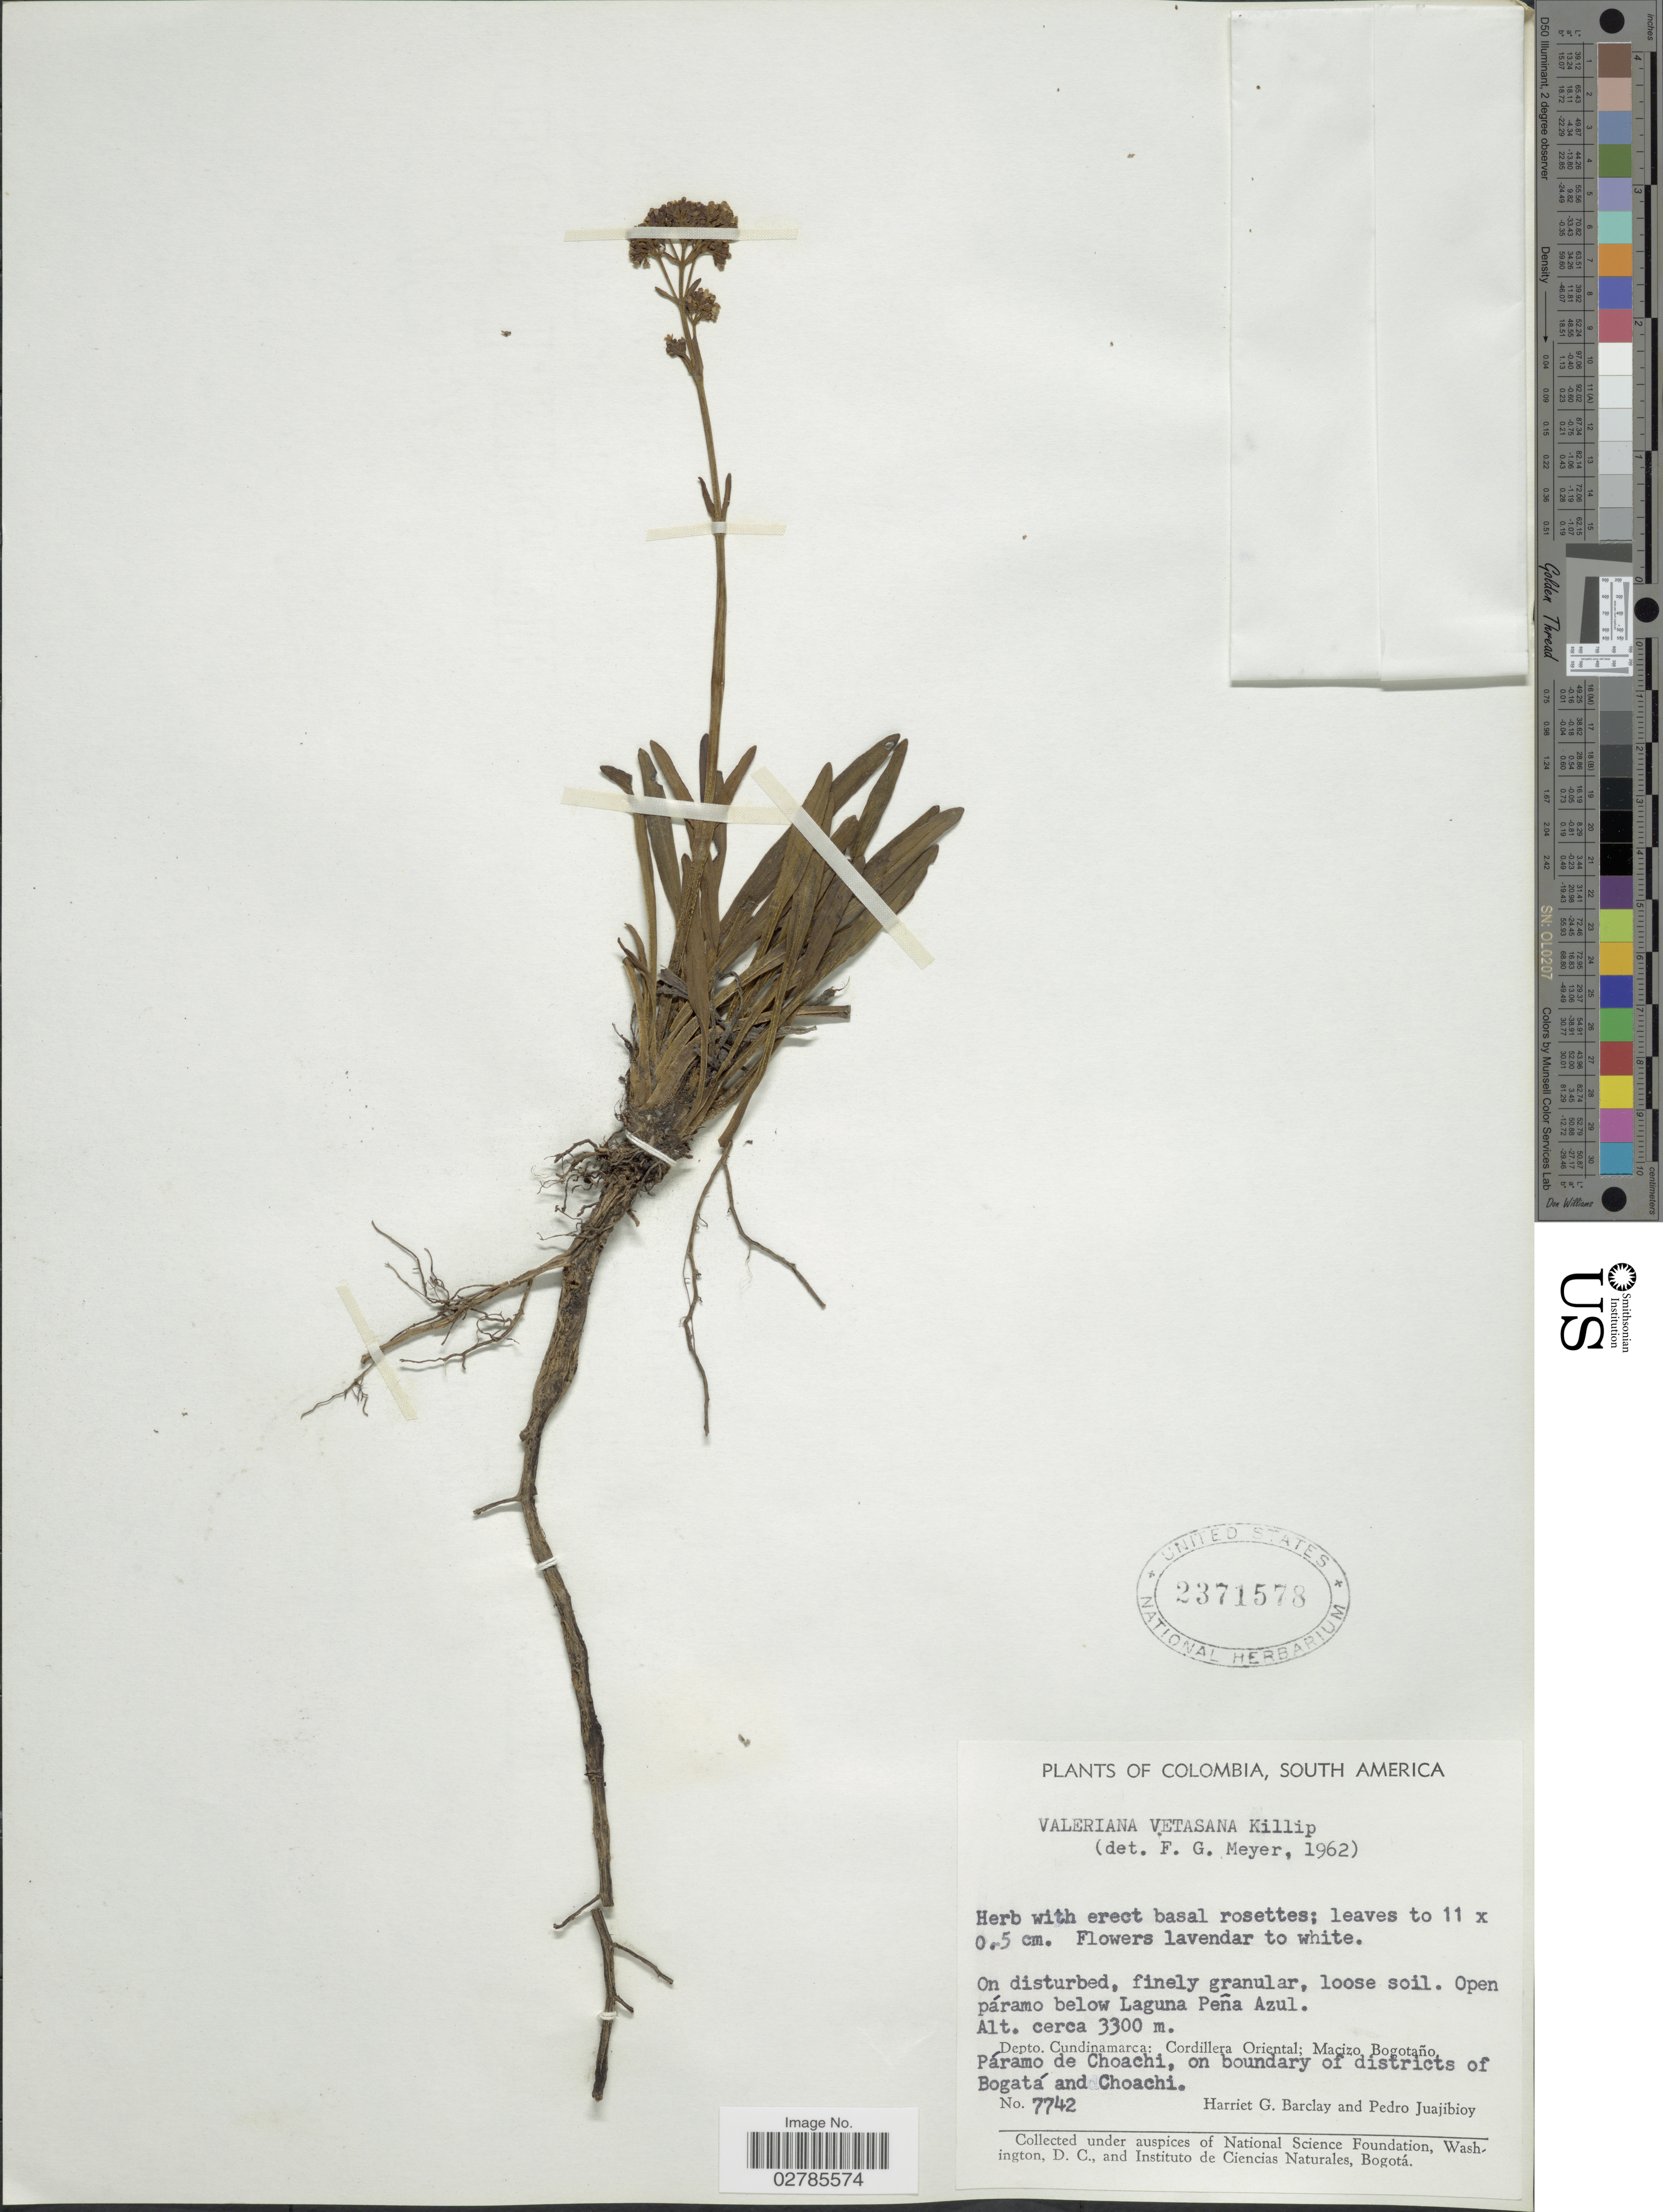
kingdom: Plantae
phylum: Tracheophyta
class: Magnoliopsida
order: Dipsacales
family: Caprifoliaceae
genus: Valeriana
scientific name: Valeriana vetasana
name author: Killip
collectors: H. G. Barclay & P. Juajibioy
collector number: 7742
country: Colombia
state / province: Cundinamarca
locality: Open páramo below Laguna Peñna Azul. Depto. Cundinamarca: Cordillera Oriental; Macizo Bogotaño, Páramo de Choachi, on boundary of districts of Bogatá and Choachi.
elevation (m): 3300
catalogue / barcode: US 2371578